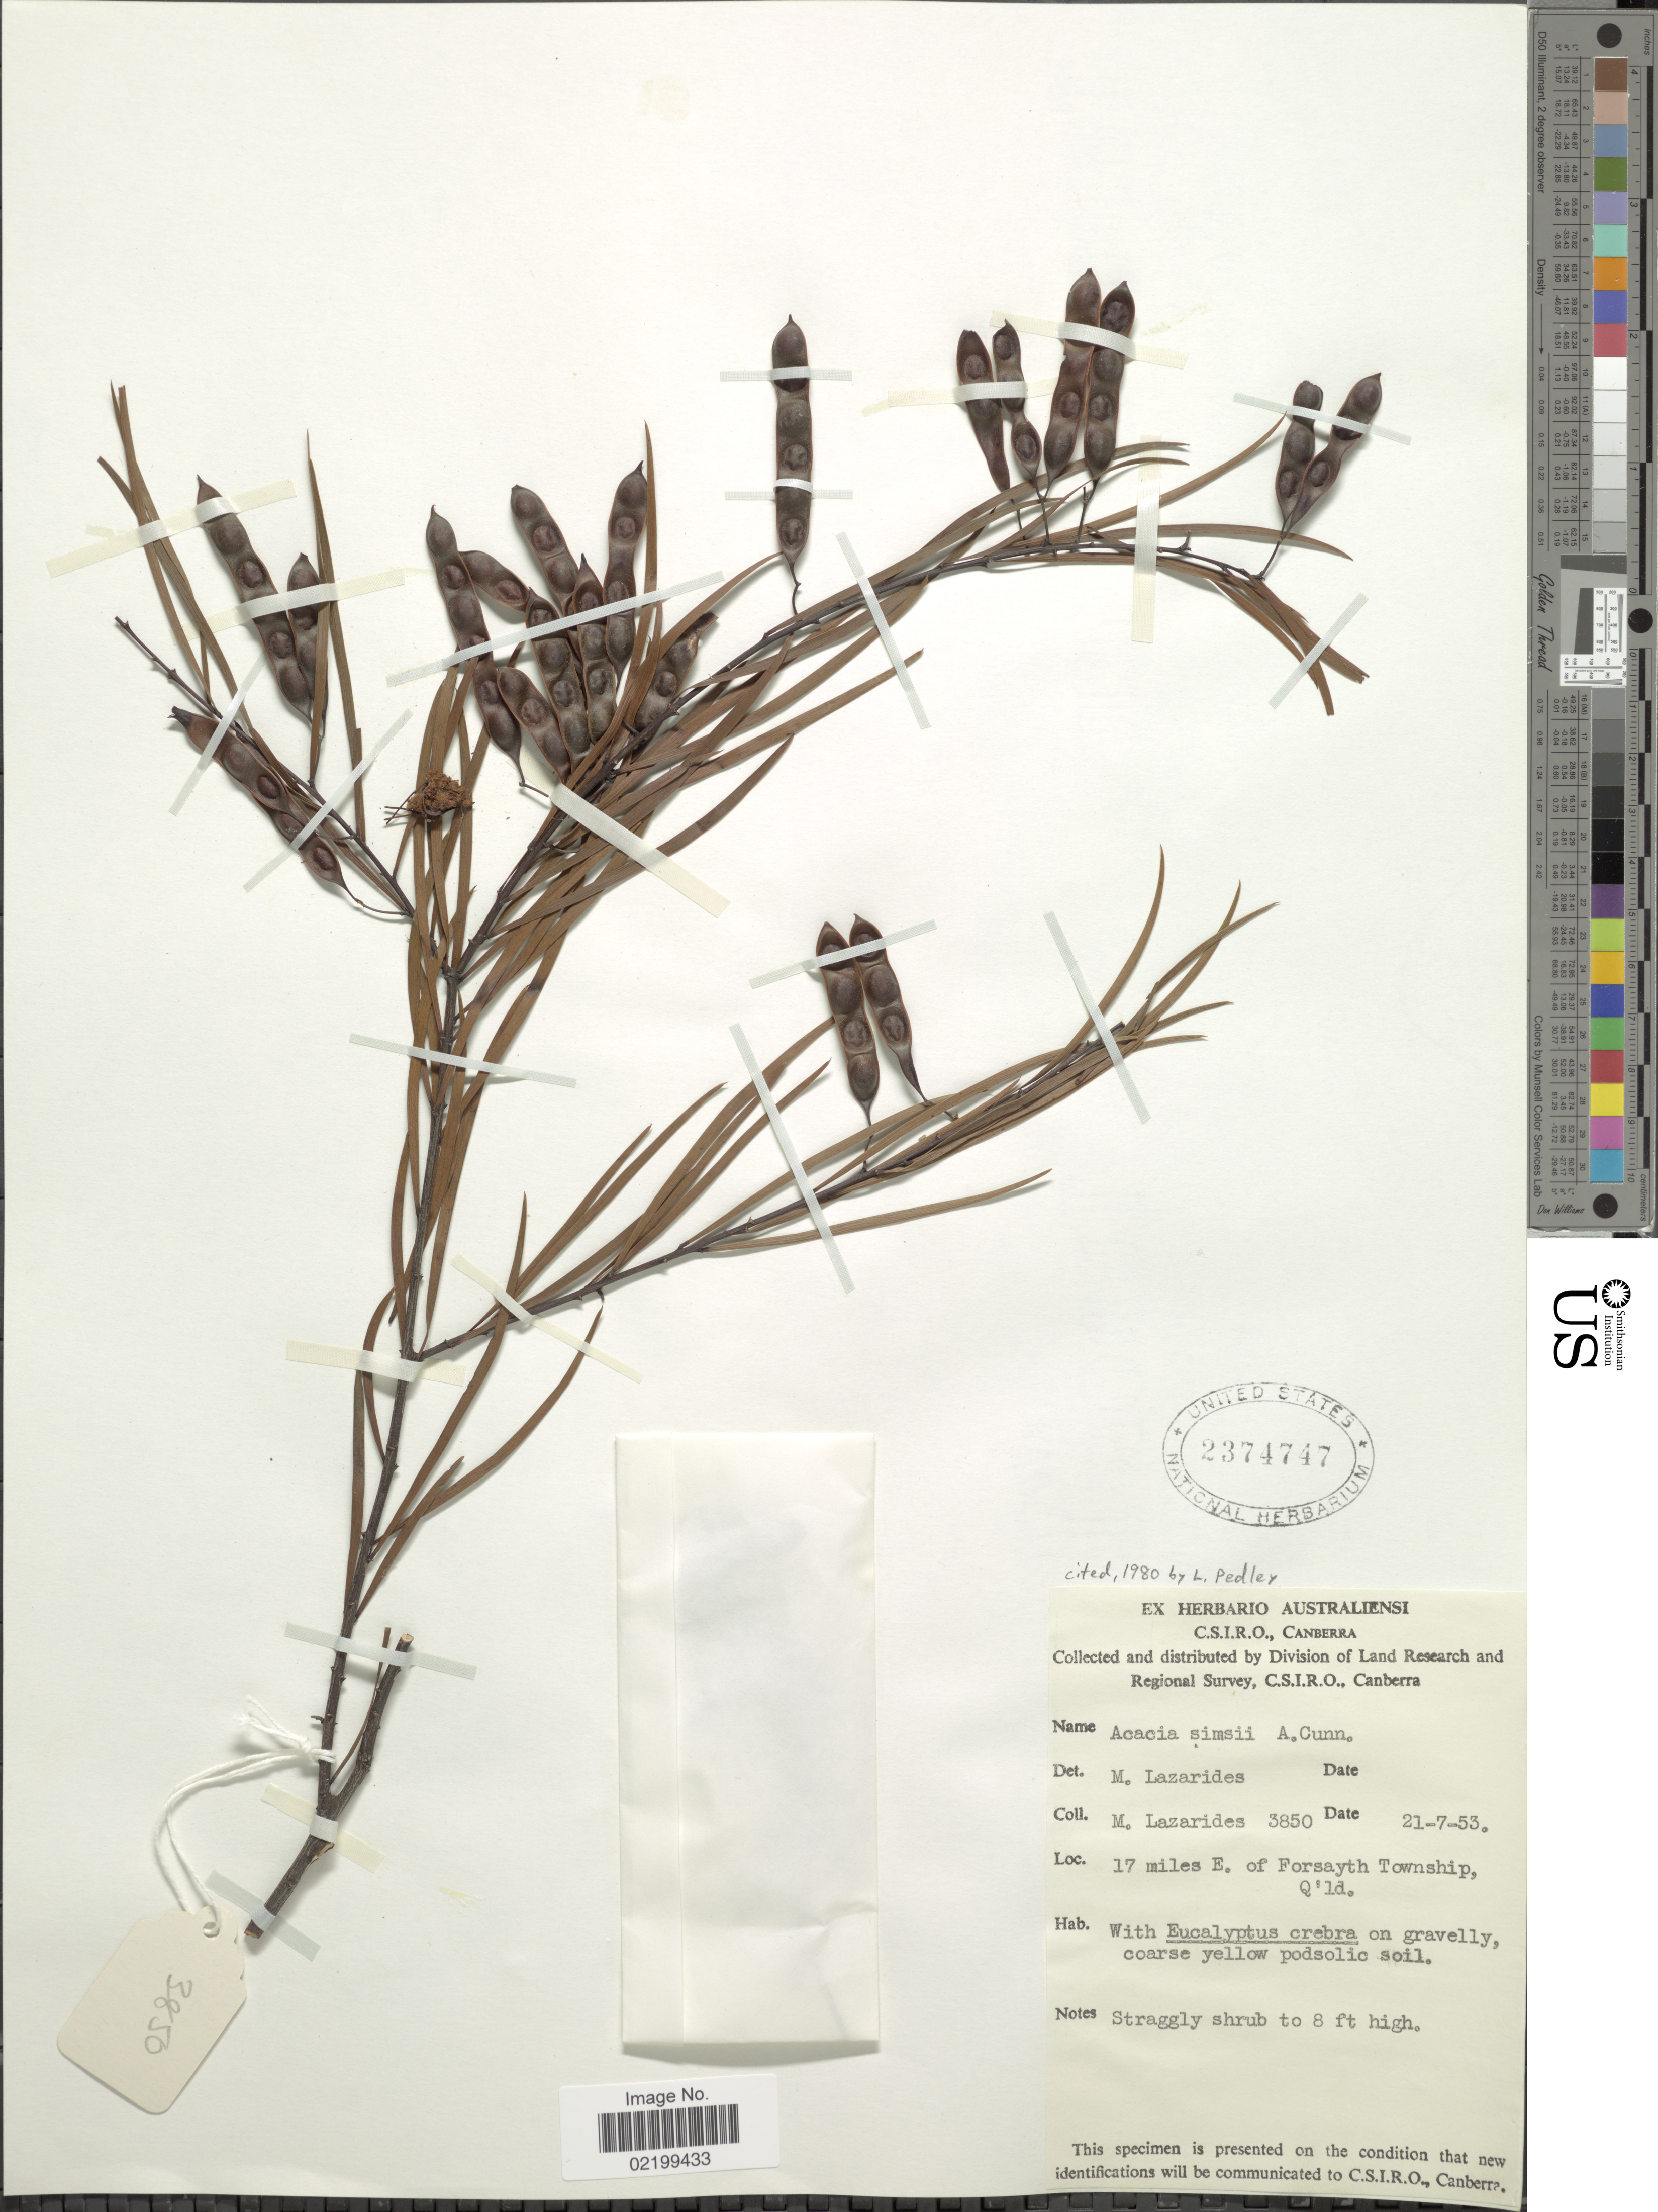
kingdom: Plantae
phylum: Tracheophyta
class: Magnoliopsida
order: Fabales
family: Fabaceae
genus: Acacia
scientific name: Acacia simsii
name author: Benth.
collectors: M. Lazarides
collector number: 3850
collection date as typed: Transcribed d/m/y: 21/7/53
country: Australia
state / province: Queensland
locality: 17 miles E of Forsayth Township, Q'ld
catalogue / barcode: US 2374747